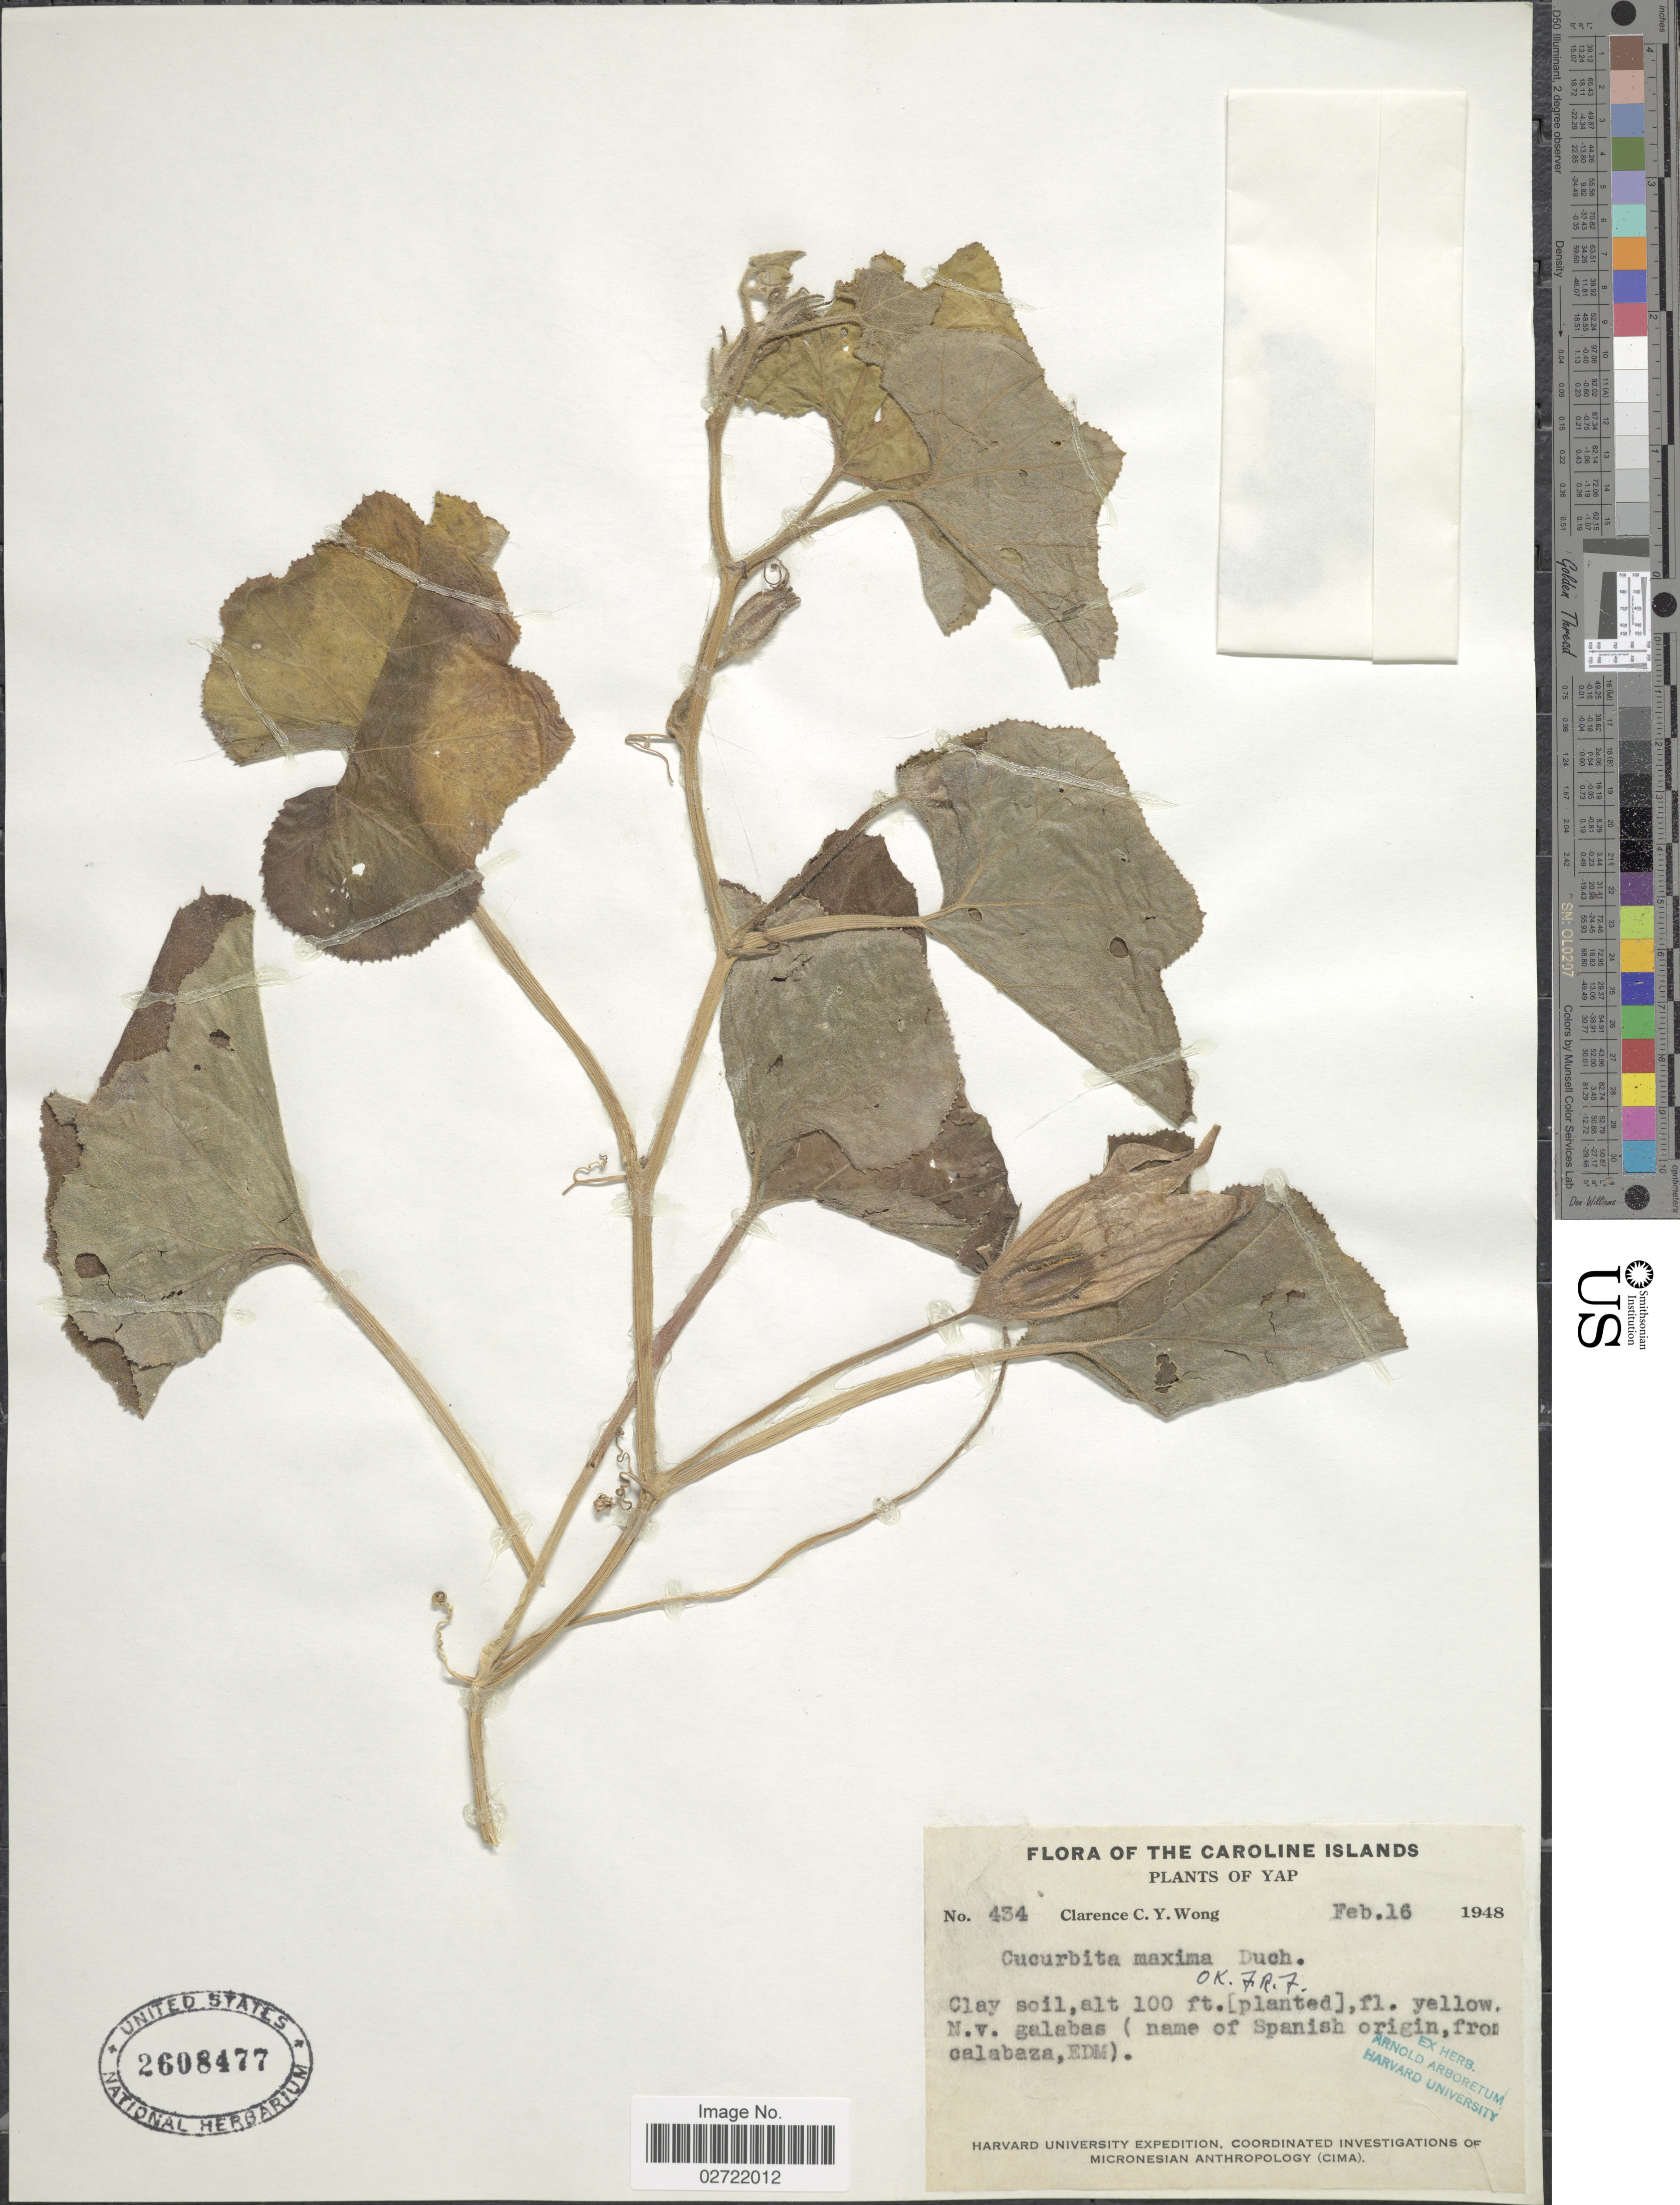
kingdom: Plantae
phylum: Tracheophyta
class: Magnoliopsida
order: Cucurbitales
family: Cucurbitaceae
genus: Cucurbita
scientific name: Cucurbita maxima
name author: Duchesne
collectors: C. Wong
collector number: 434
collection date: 1948-02-16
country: Micronesia, Federated States of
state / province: Yap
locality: The Caroline Islands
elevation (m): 30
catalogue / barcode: US 2608477